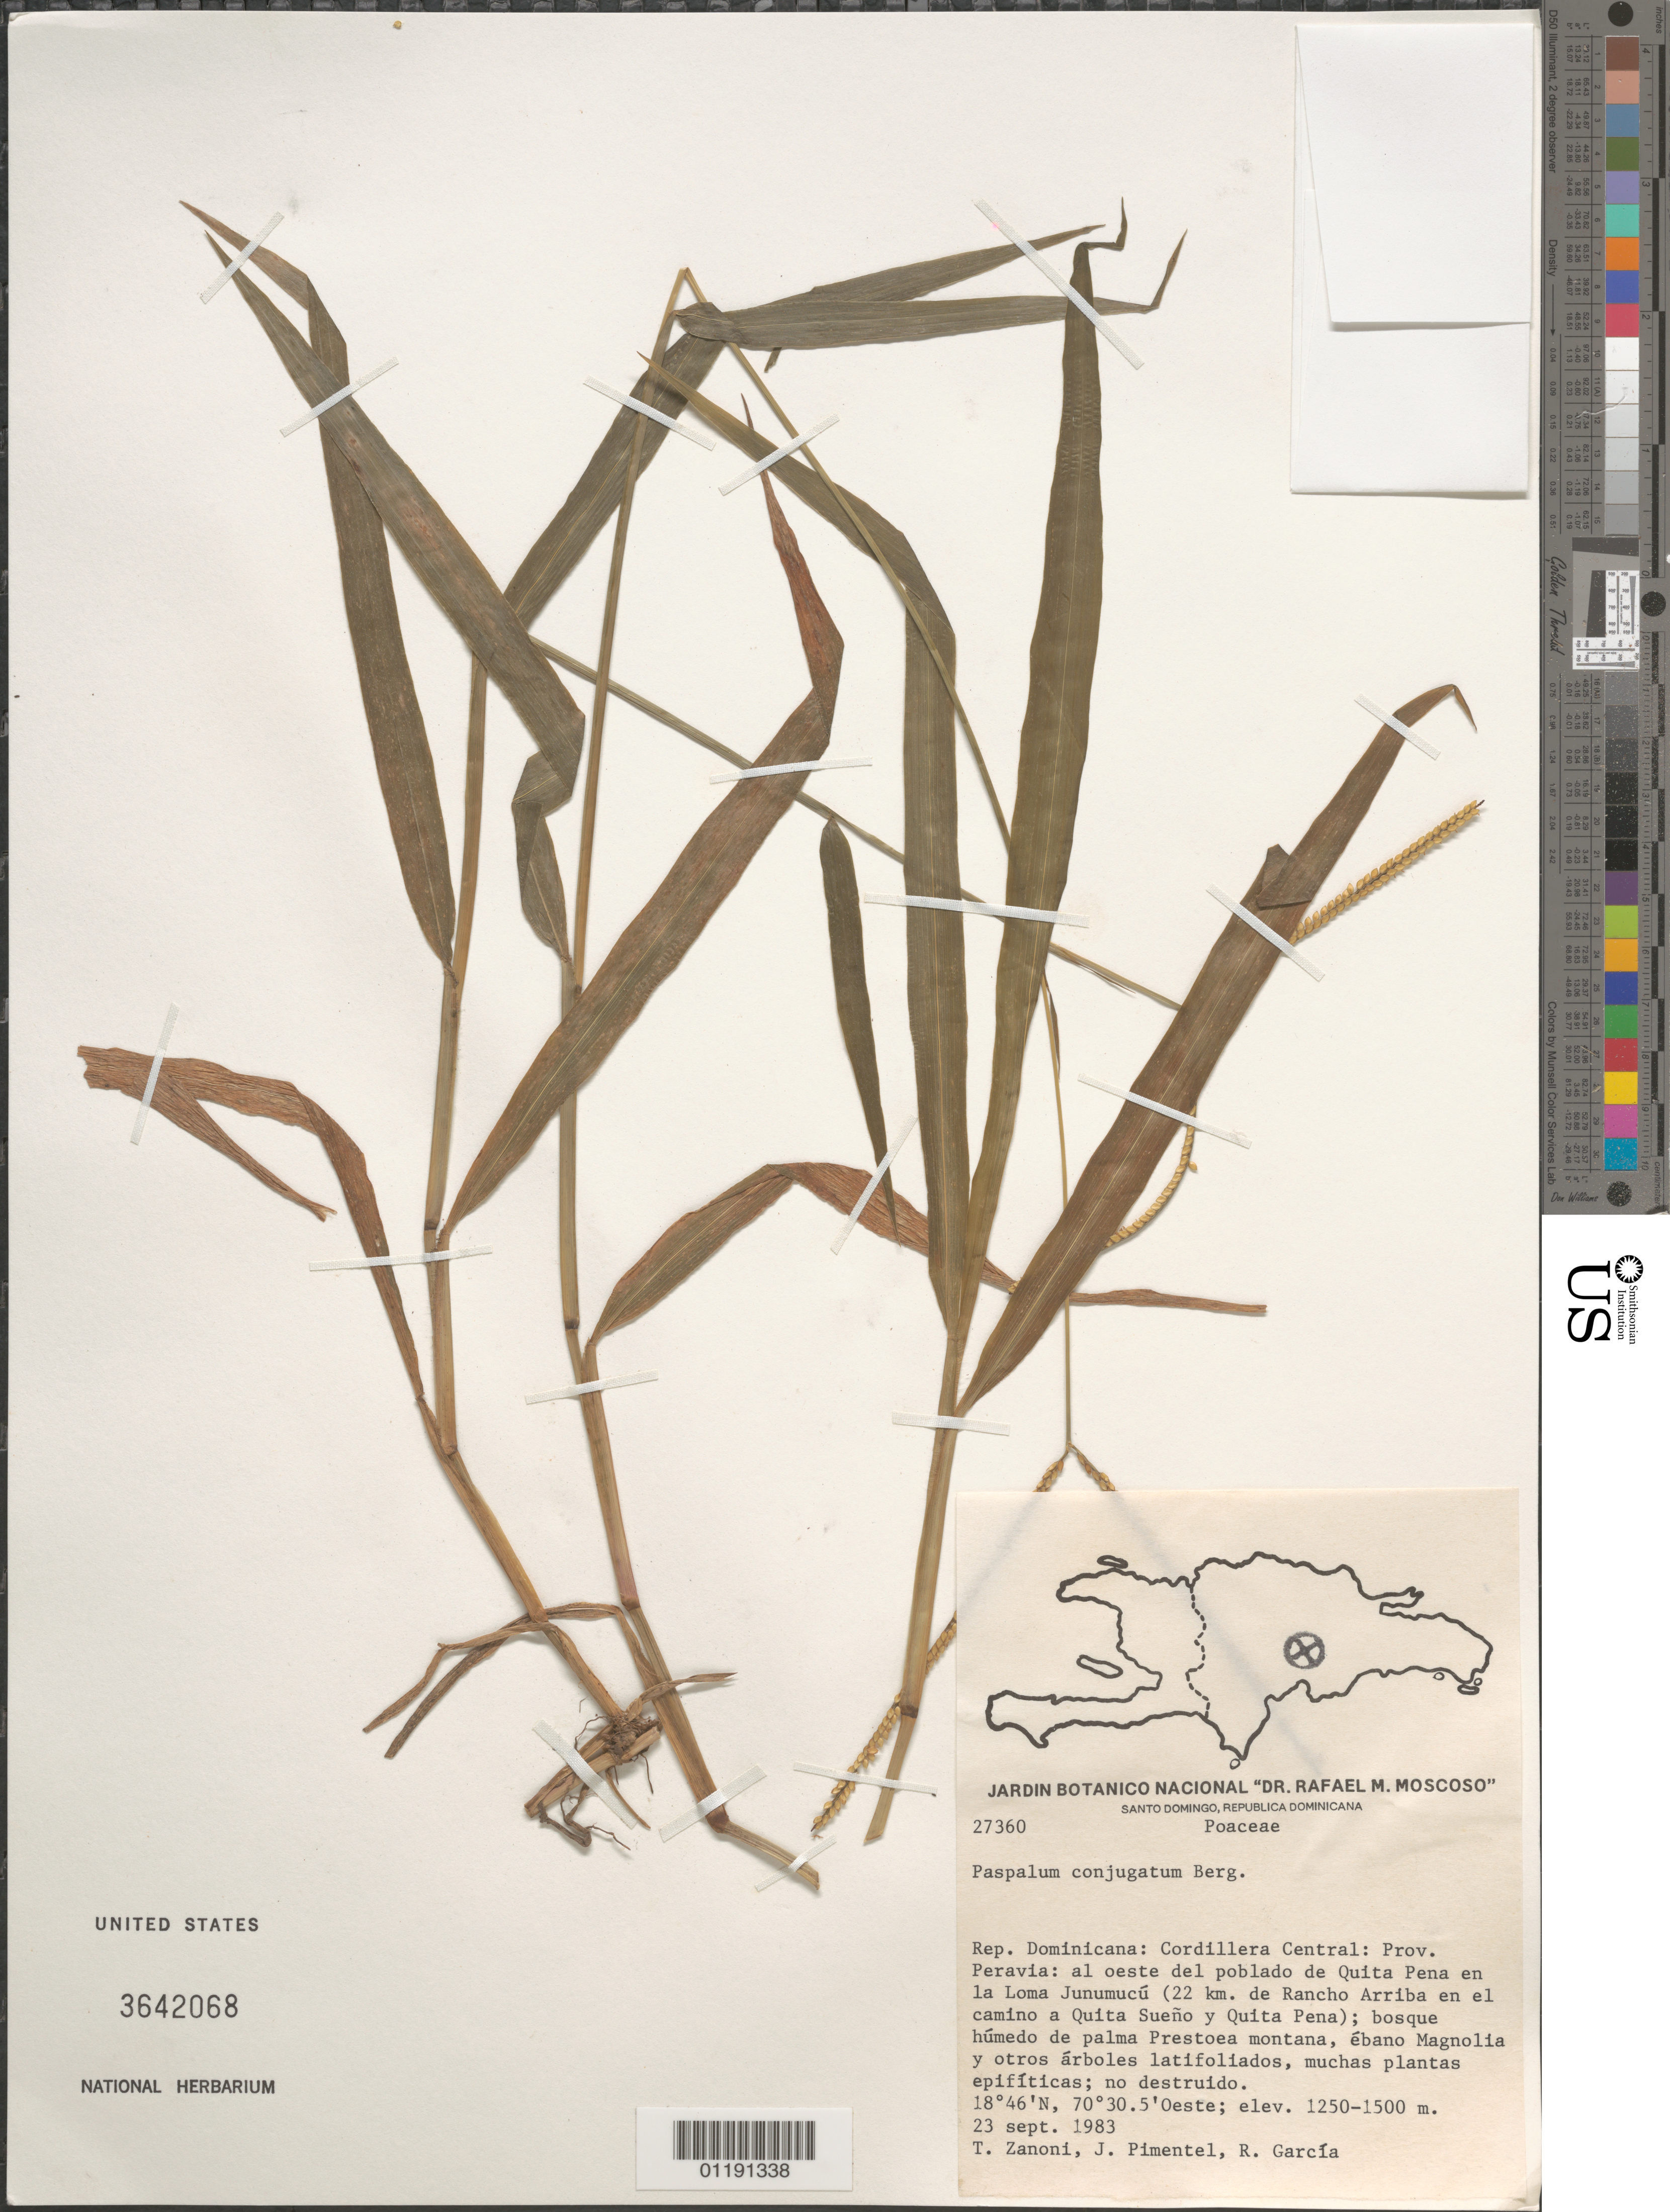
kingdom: Plantae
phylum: Tracheophyta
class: Liliopsida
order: Poales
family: Poaceae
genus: Paspalum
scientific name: Paspalum conjugatum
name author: P.J. Bergius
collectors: T. A. Zanoni, J. Pimentel & R. G. García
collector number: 27360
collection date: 1983-09-23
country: Dominican Republic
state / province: Peravia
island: Hispaniola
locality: W of the town of Quita Pena on Loma Junumucú (22 km. from Rancho Arriba on the road to Quita Sueño and Quita Pena).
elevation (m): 1250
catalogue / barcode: US 3642068